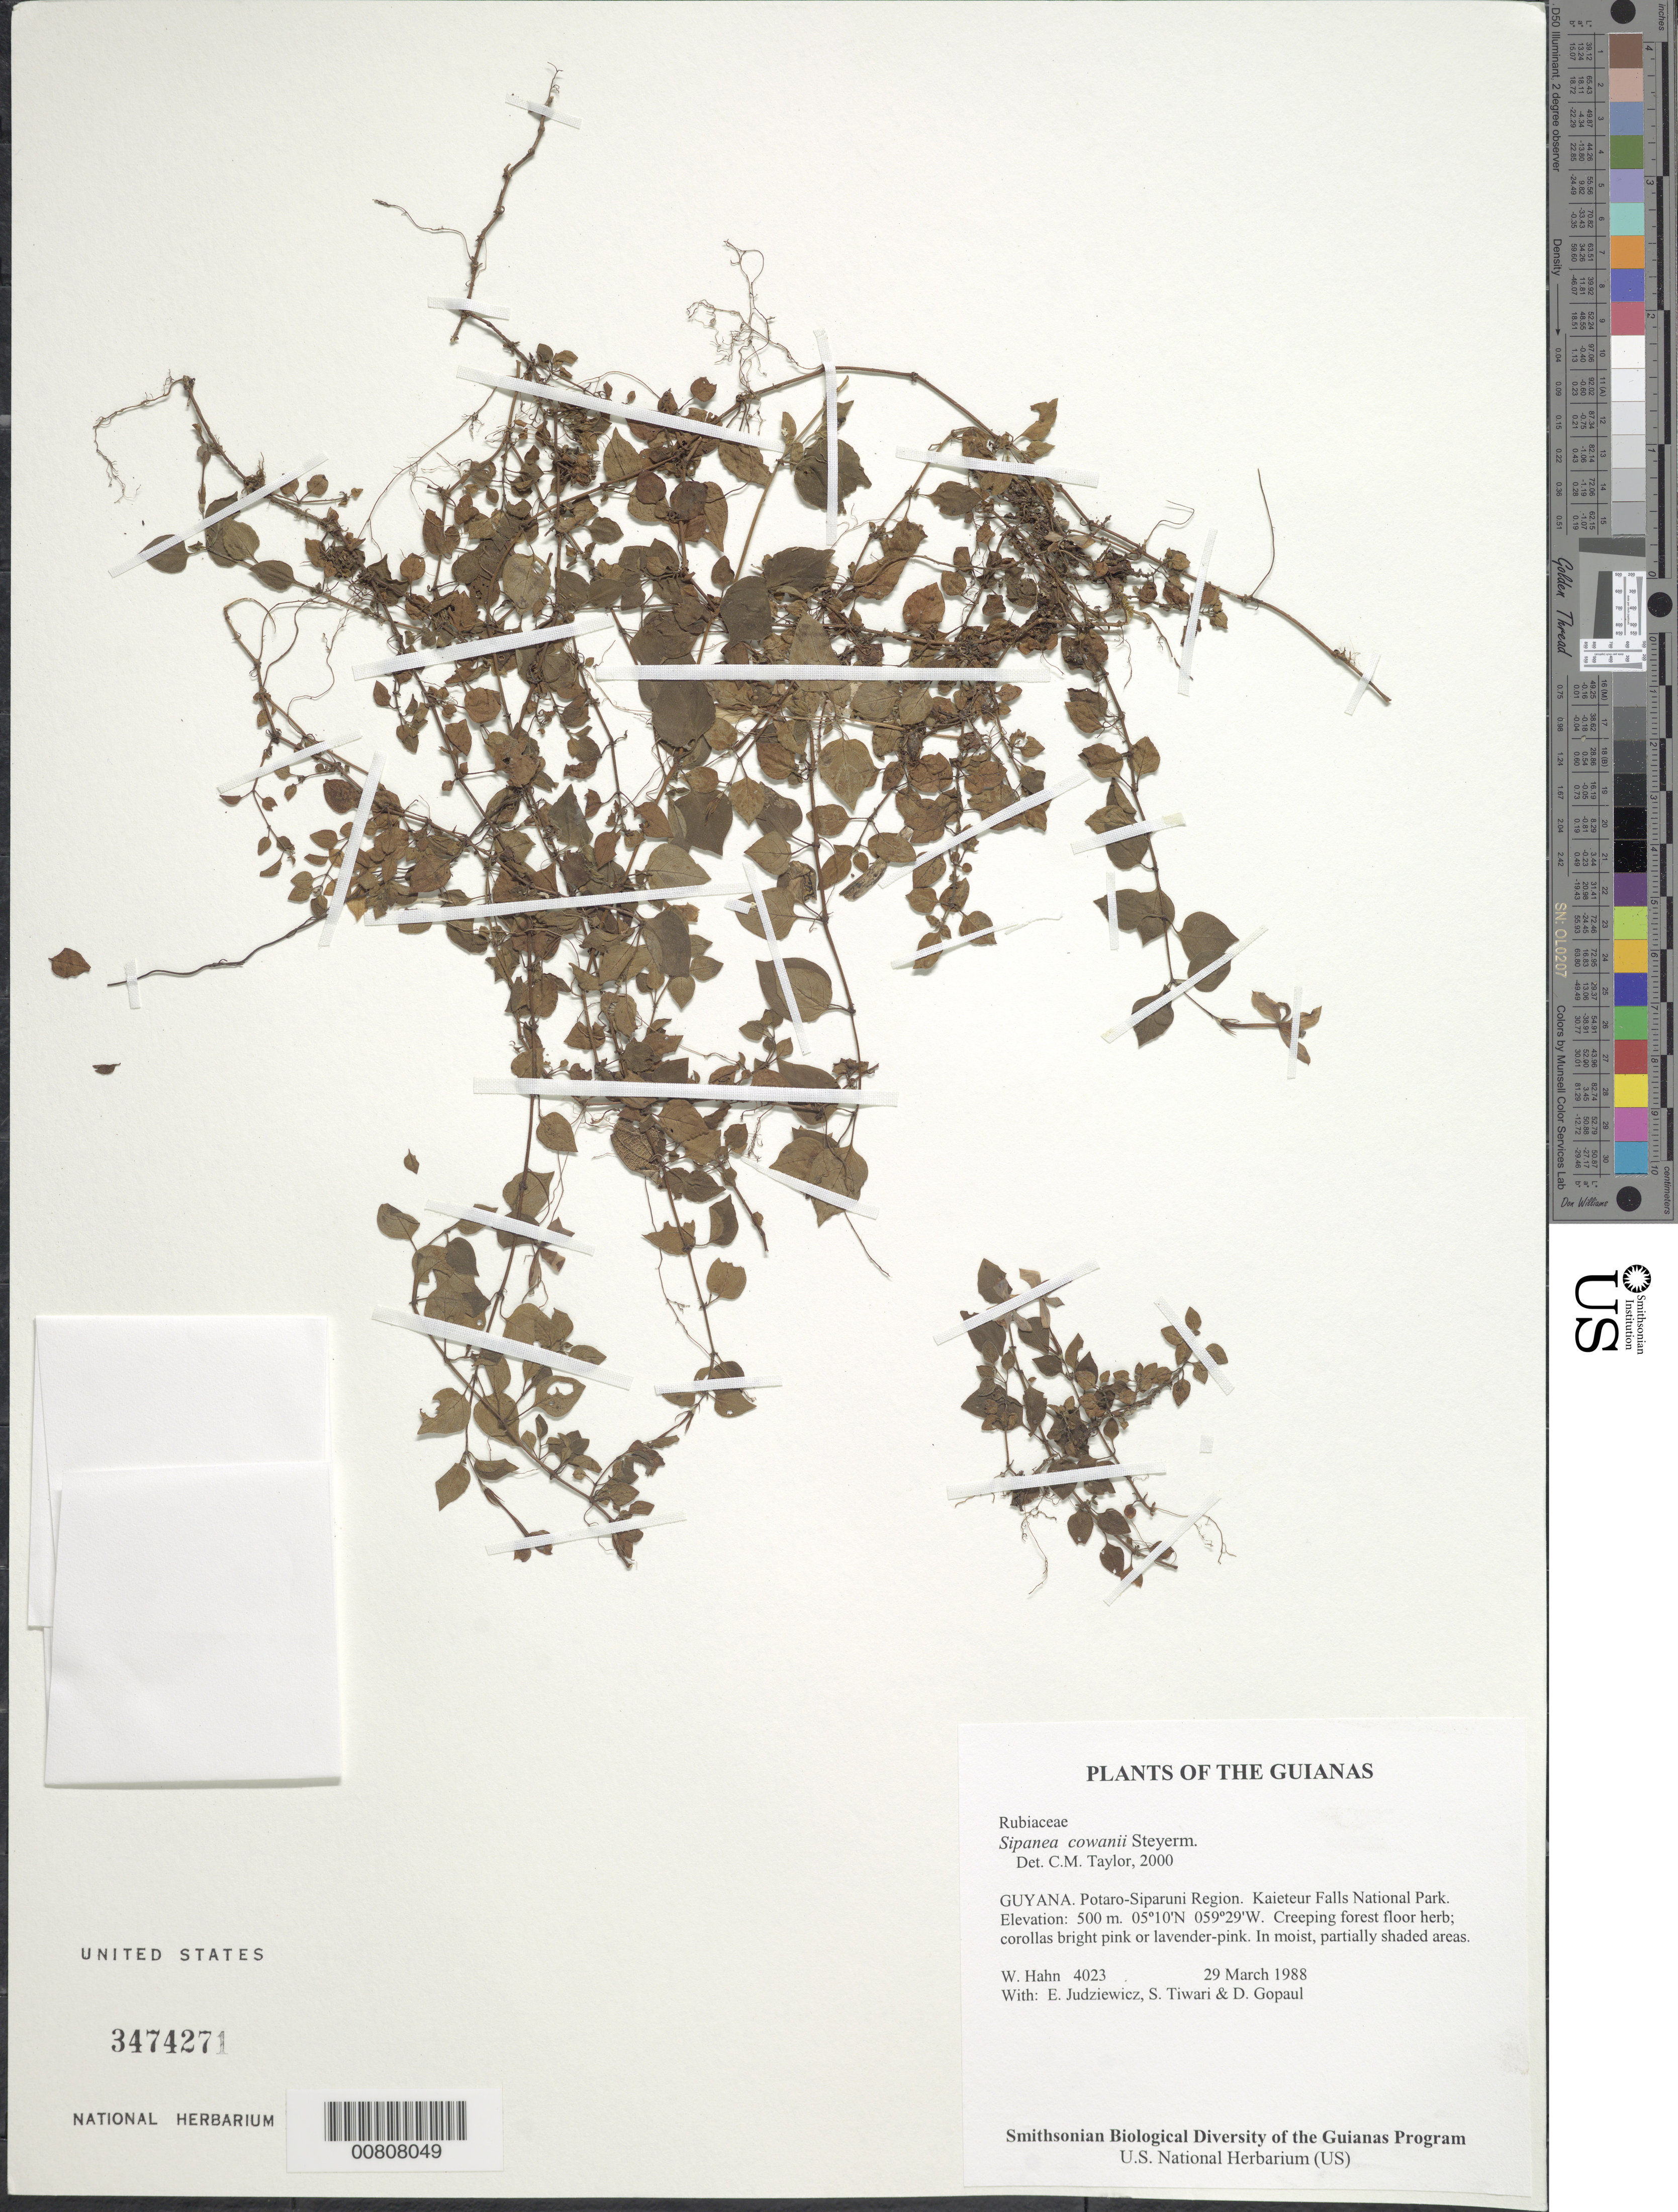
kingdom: Plantae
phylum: Tracheophyta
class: Magnoliopsida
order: Gentianales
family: Rubiaceae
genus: Sipanea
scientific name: Sipanea cowanii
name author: Steyerm.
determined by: Taylor, Charlotte M.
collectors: W. Hahn, E. J. Judziewicz, S. Tiwari & D. Gopaul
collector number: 4023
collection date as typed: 29 March 1988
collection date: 1988-03-29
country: Guyana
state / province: Potaro-Siparuni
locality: Kaieteur Falls National Park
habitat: Mostly evergreen forest to 20 m on thin brown-white sand-gravel substrate. Exposed bedrock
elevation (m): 500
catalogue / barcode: US 3474271